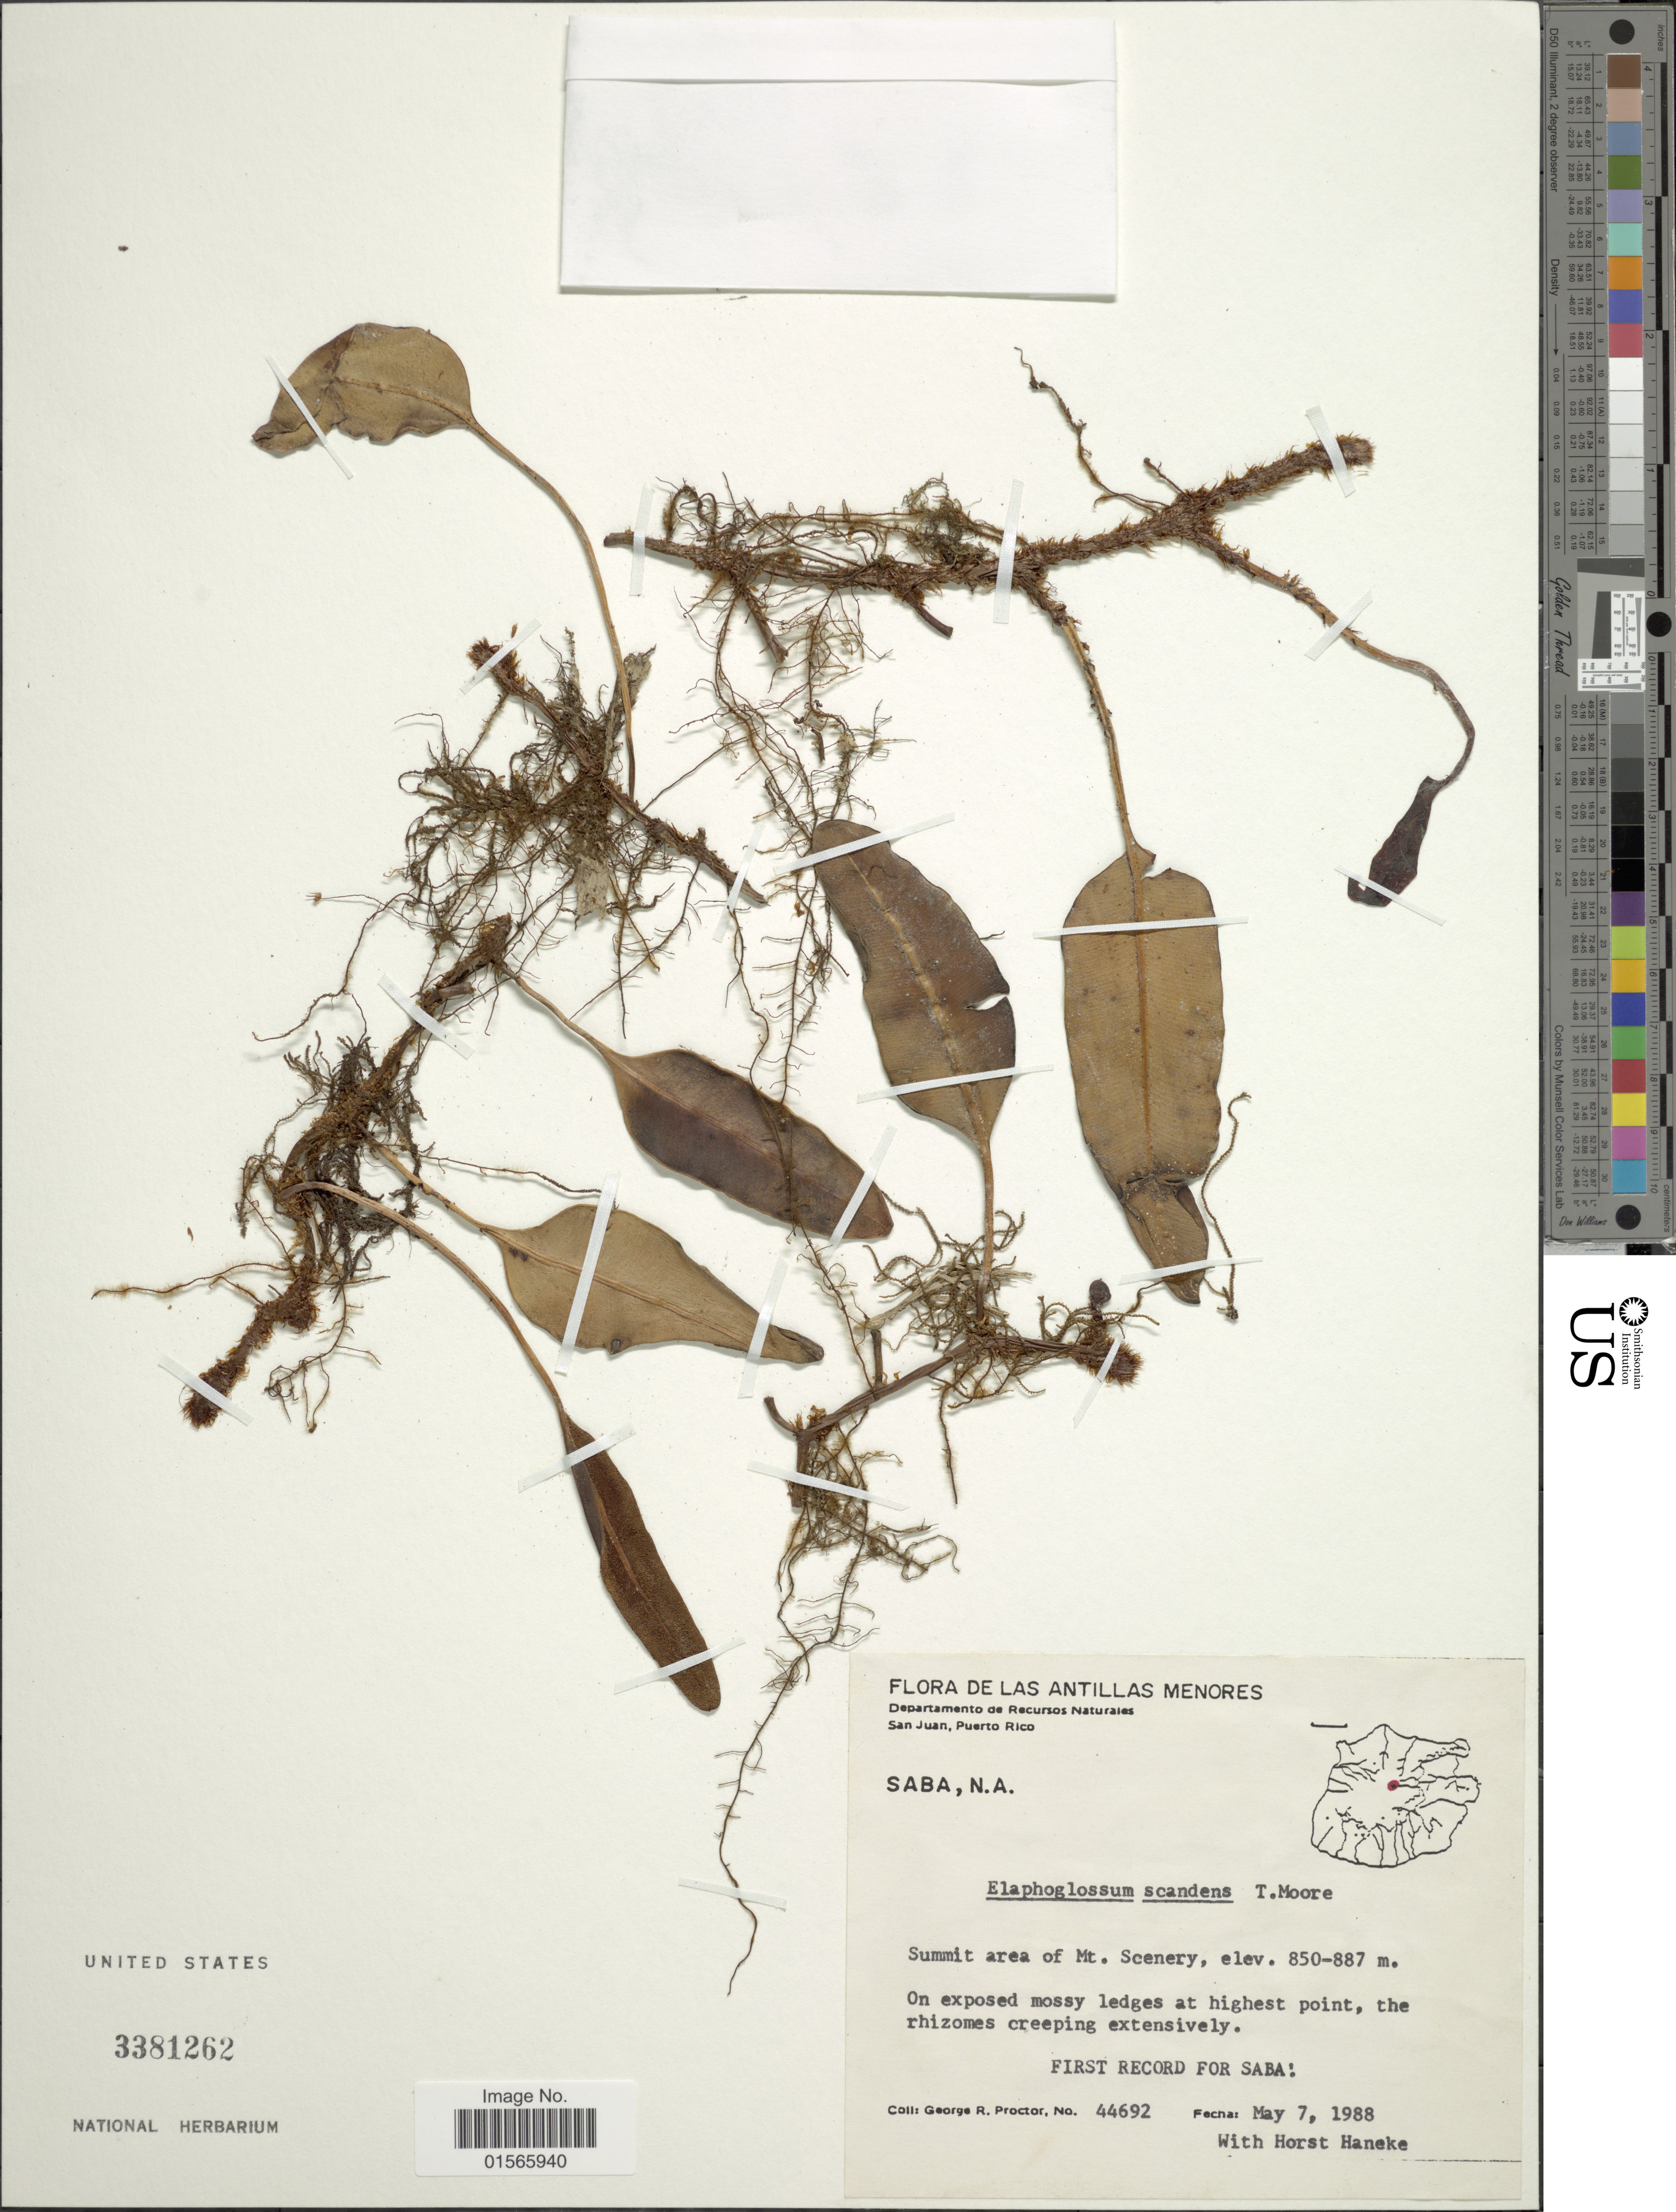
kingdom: Plantae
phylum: Tracheophyta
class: Polypodiopsida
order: Polypodiales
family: Dryopteridaceae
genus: Elaphoglossum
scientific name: Elaphoglossum scandens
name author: (Bory ex Fée) T. Moore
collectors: G. R. Proctor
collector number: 44692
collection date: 1988-05-07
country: Netherlands Antilles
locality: De las Antillas Menores, Summit area of Mt Scenery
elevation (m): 850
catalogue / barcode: US 3381262